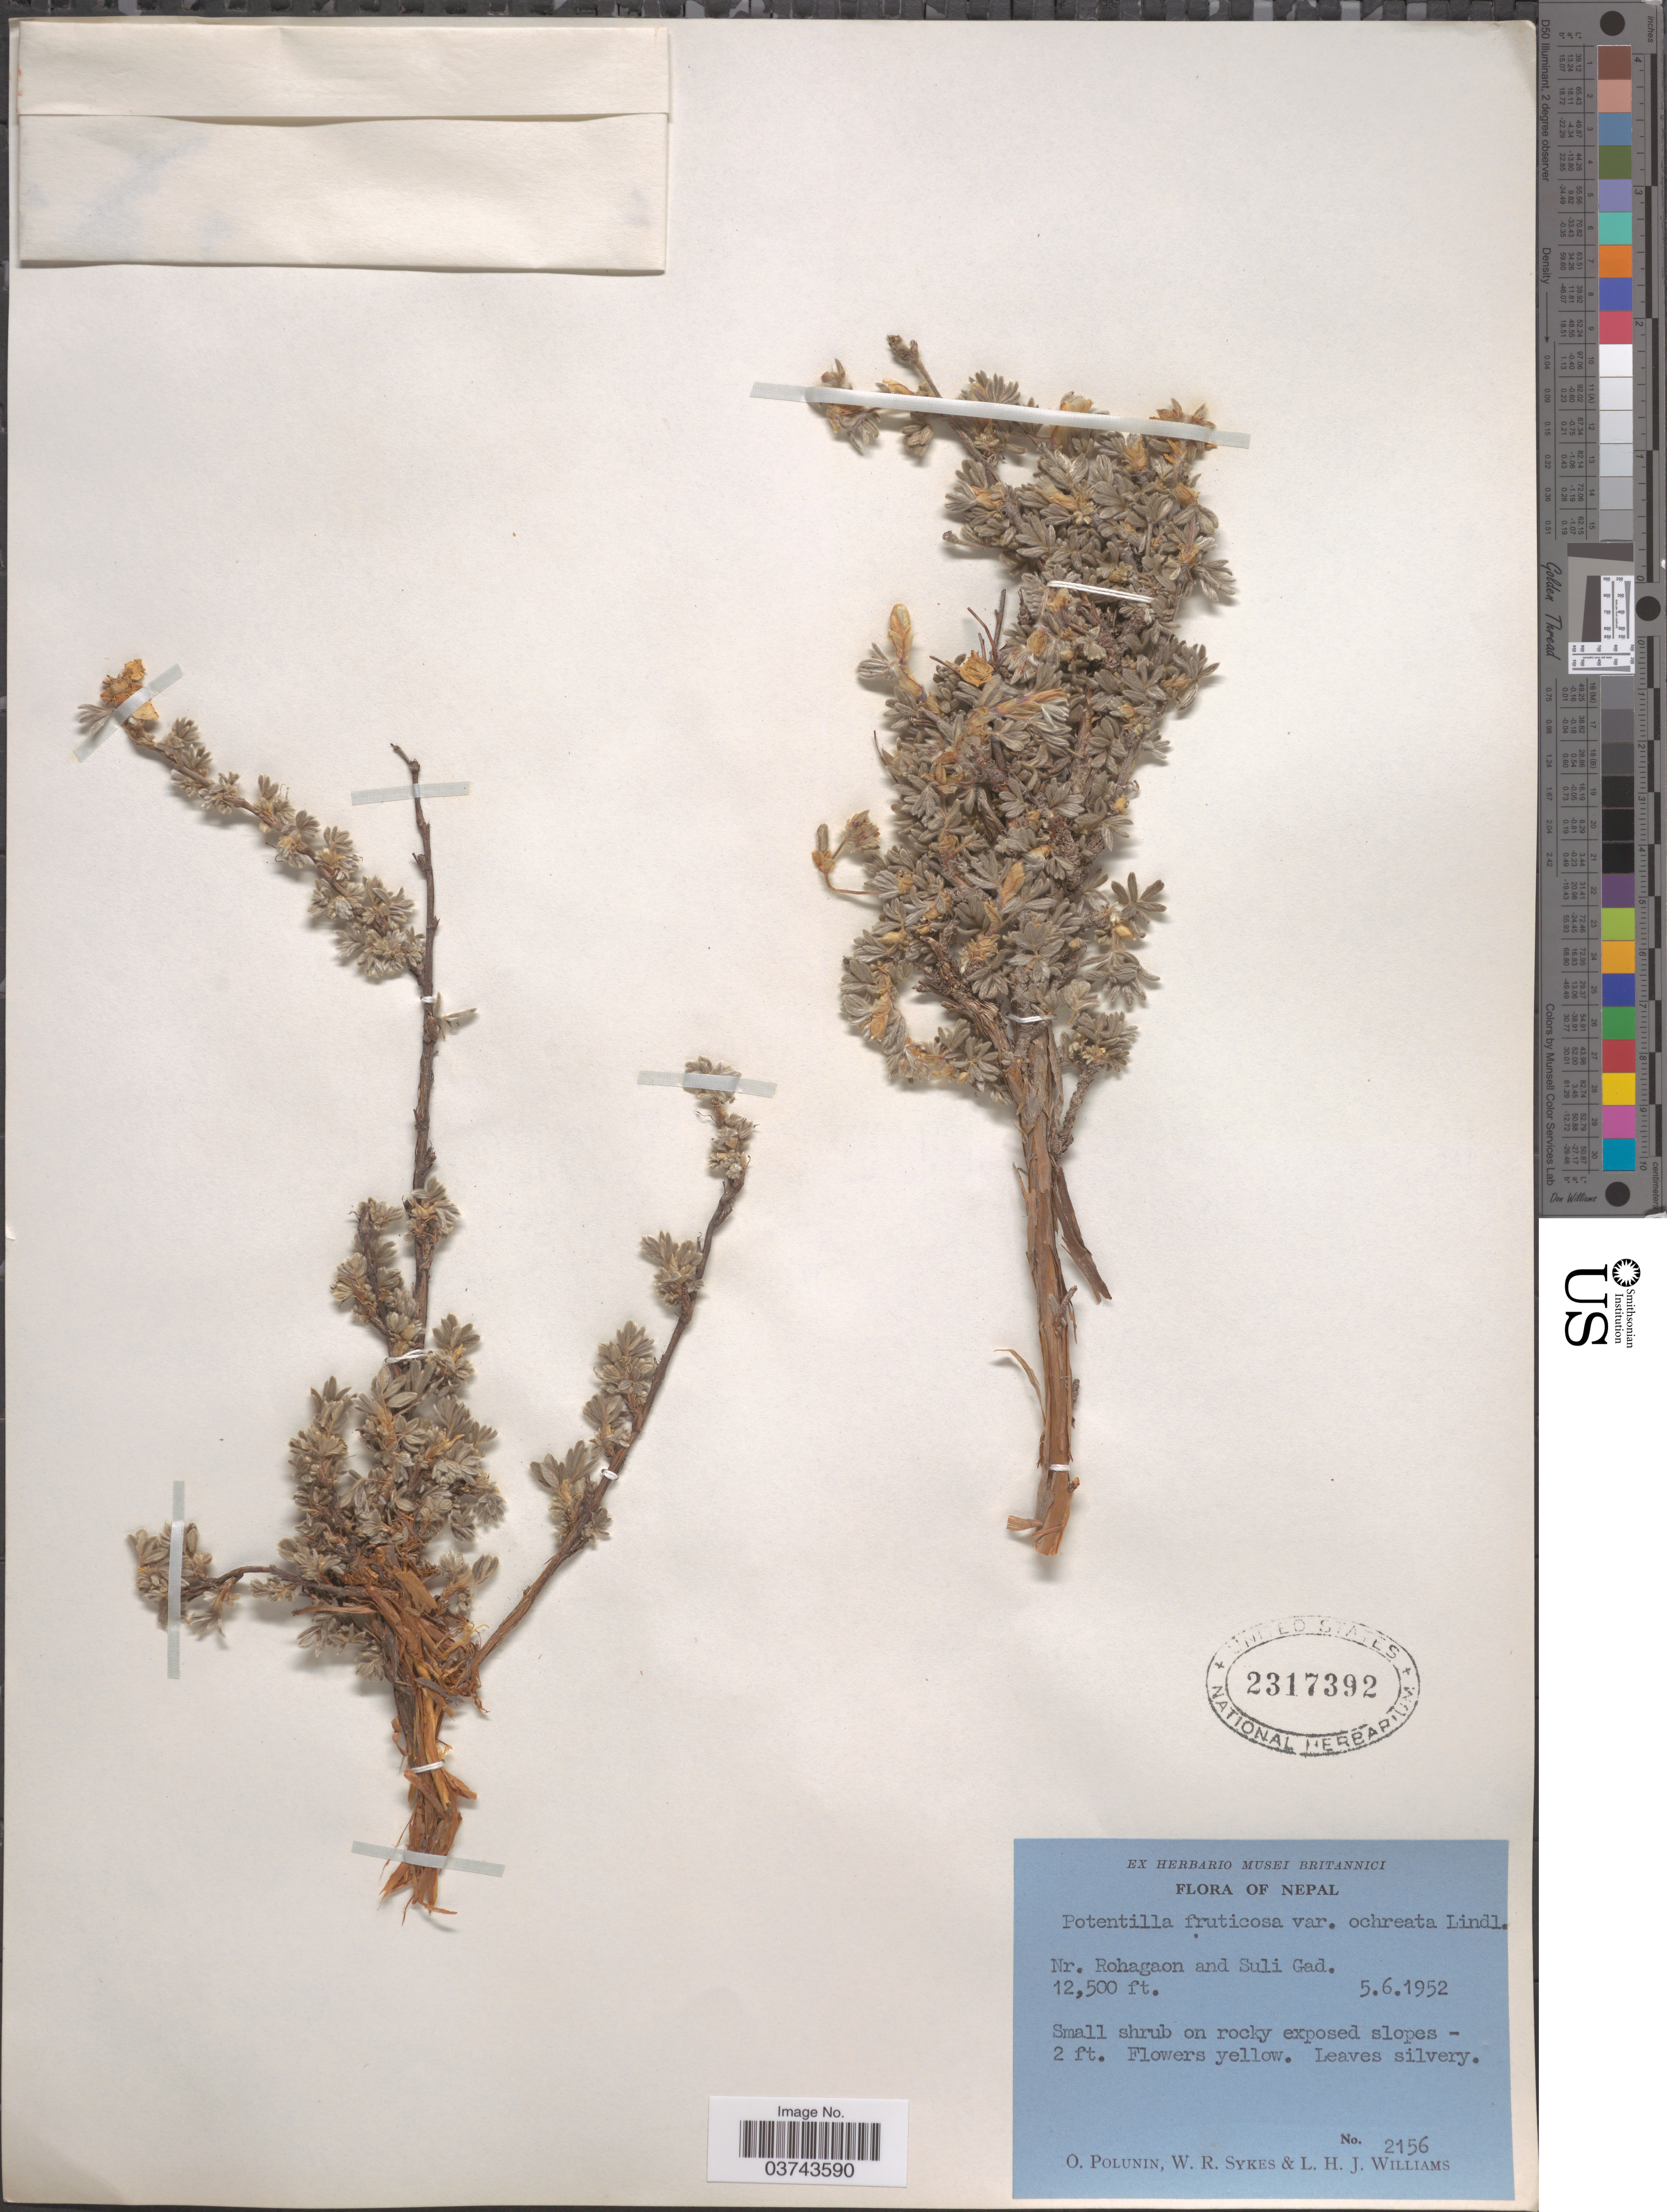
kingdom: Plantae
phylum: Tracheophyta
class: Magnoliopsida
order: Rosales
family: Rosaceae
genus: Dasiphora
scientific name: Dasiphora fruticosa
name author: (L.) Rydb.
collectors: O. V. Polunin, W. R. Sykes & L. H. J. Williams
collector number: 2156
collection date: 1952-06-05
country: Nepal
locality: Nr. Rohagaon and Suli Gad.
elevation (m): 3810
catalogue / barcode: US 2317392